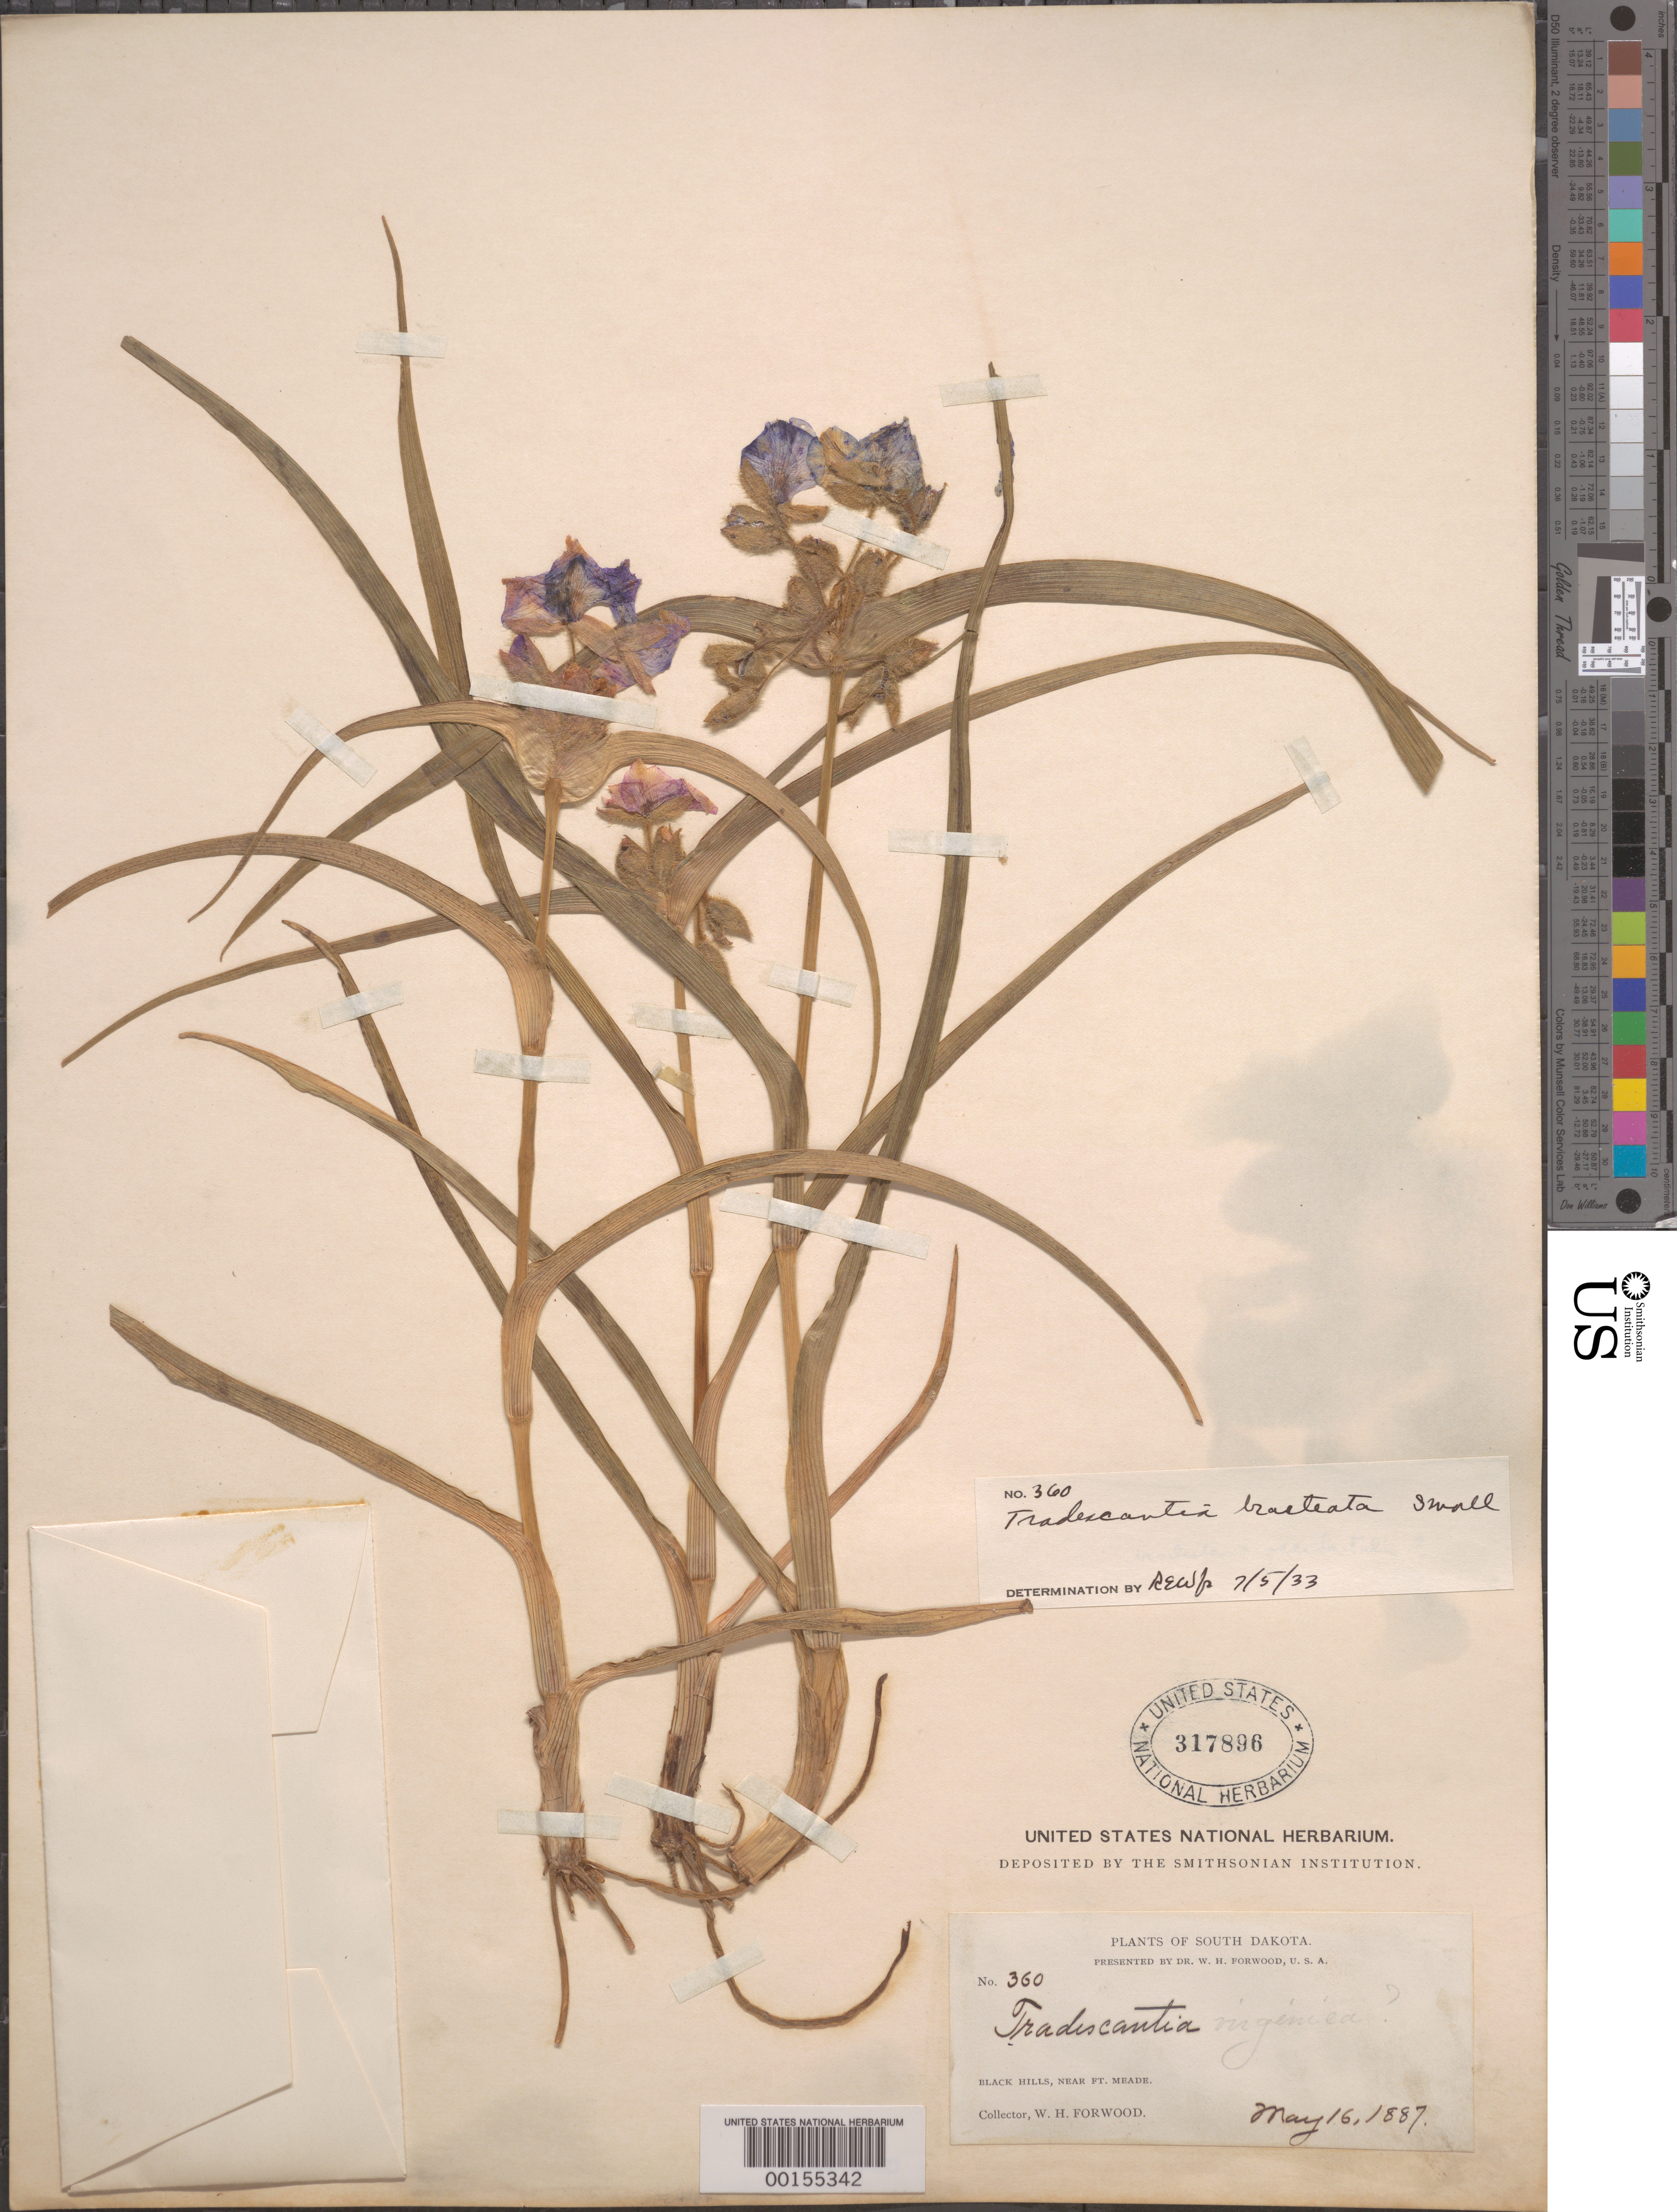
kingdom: Plantae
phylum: Tracheophyta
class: Liliopsida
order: Commelinales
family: Commelinaceae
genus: Tradescantia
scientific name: Tradescantia bracteata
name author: Small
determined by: REW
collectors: W. Forwood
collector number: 360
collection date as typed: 16 May 1887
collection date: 1887-05-16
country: United States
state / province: South Dakota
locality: Near ft. meade, black hills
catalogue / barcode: US 317896